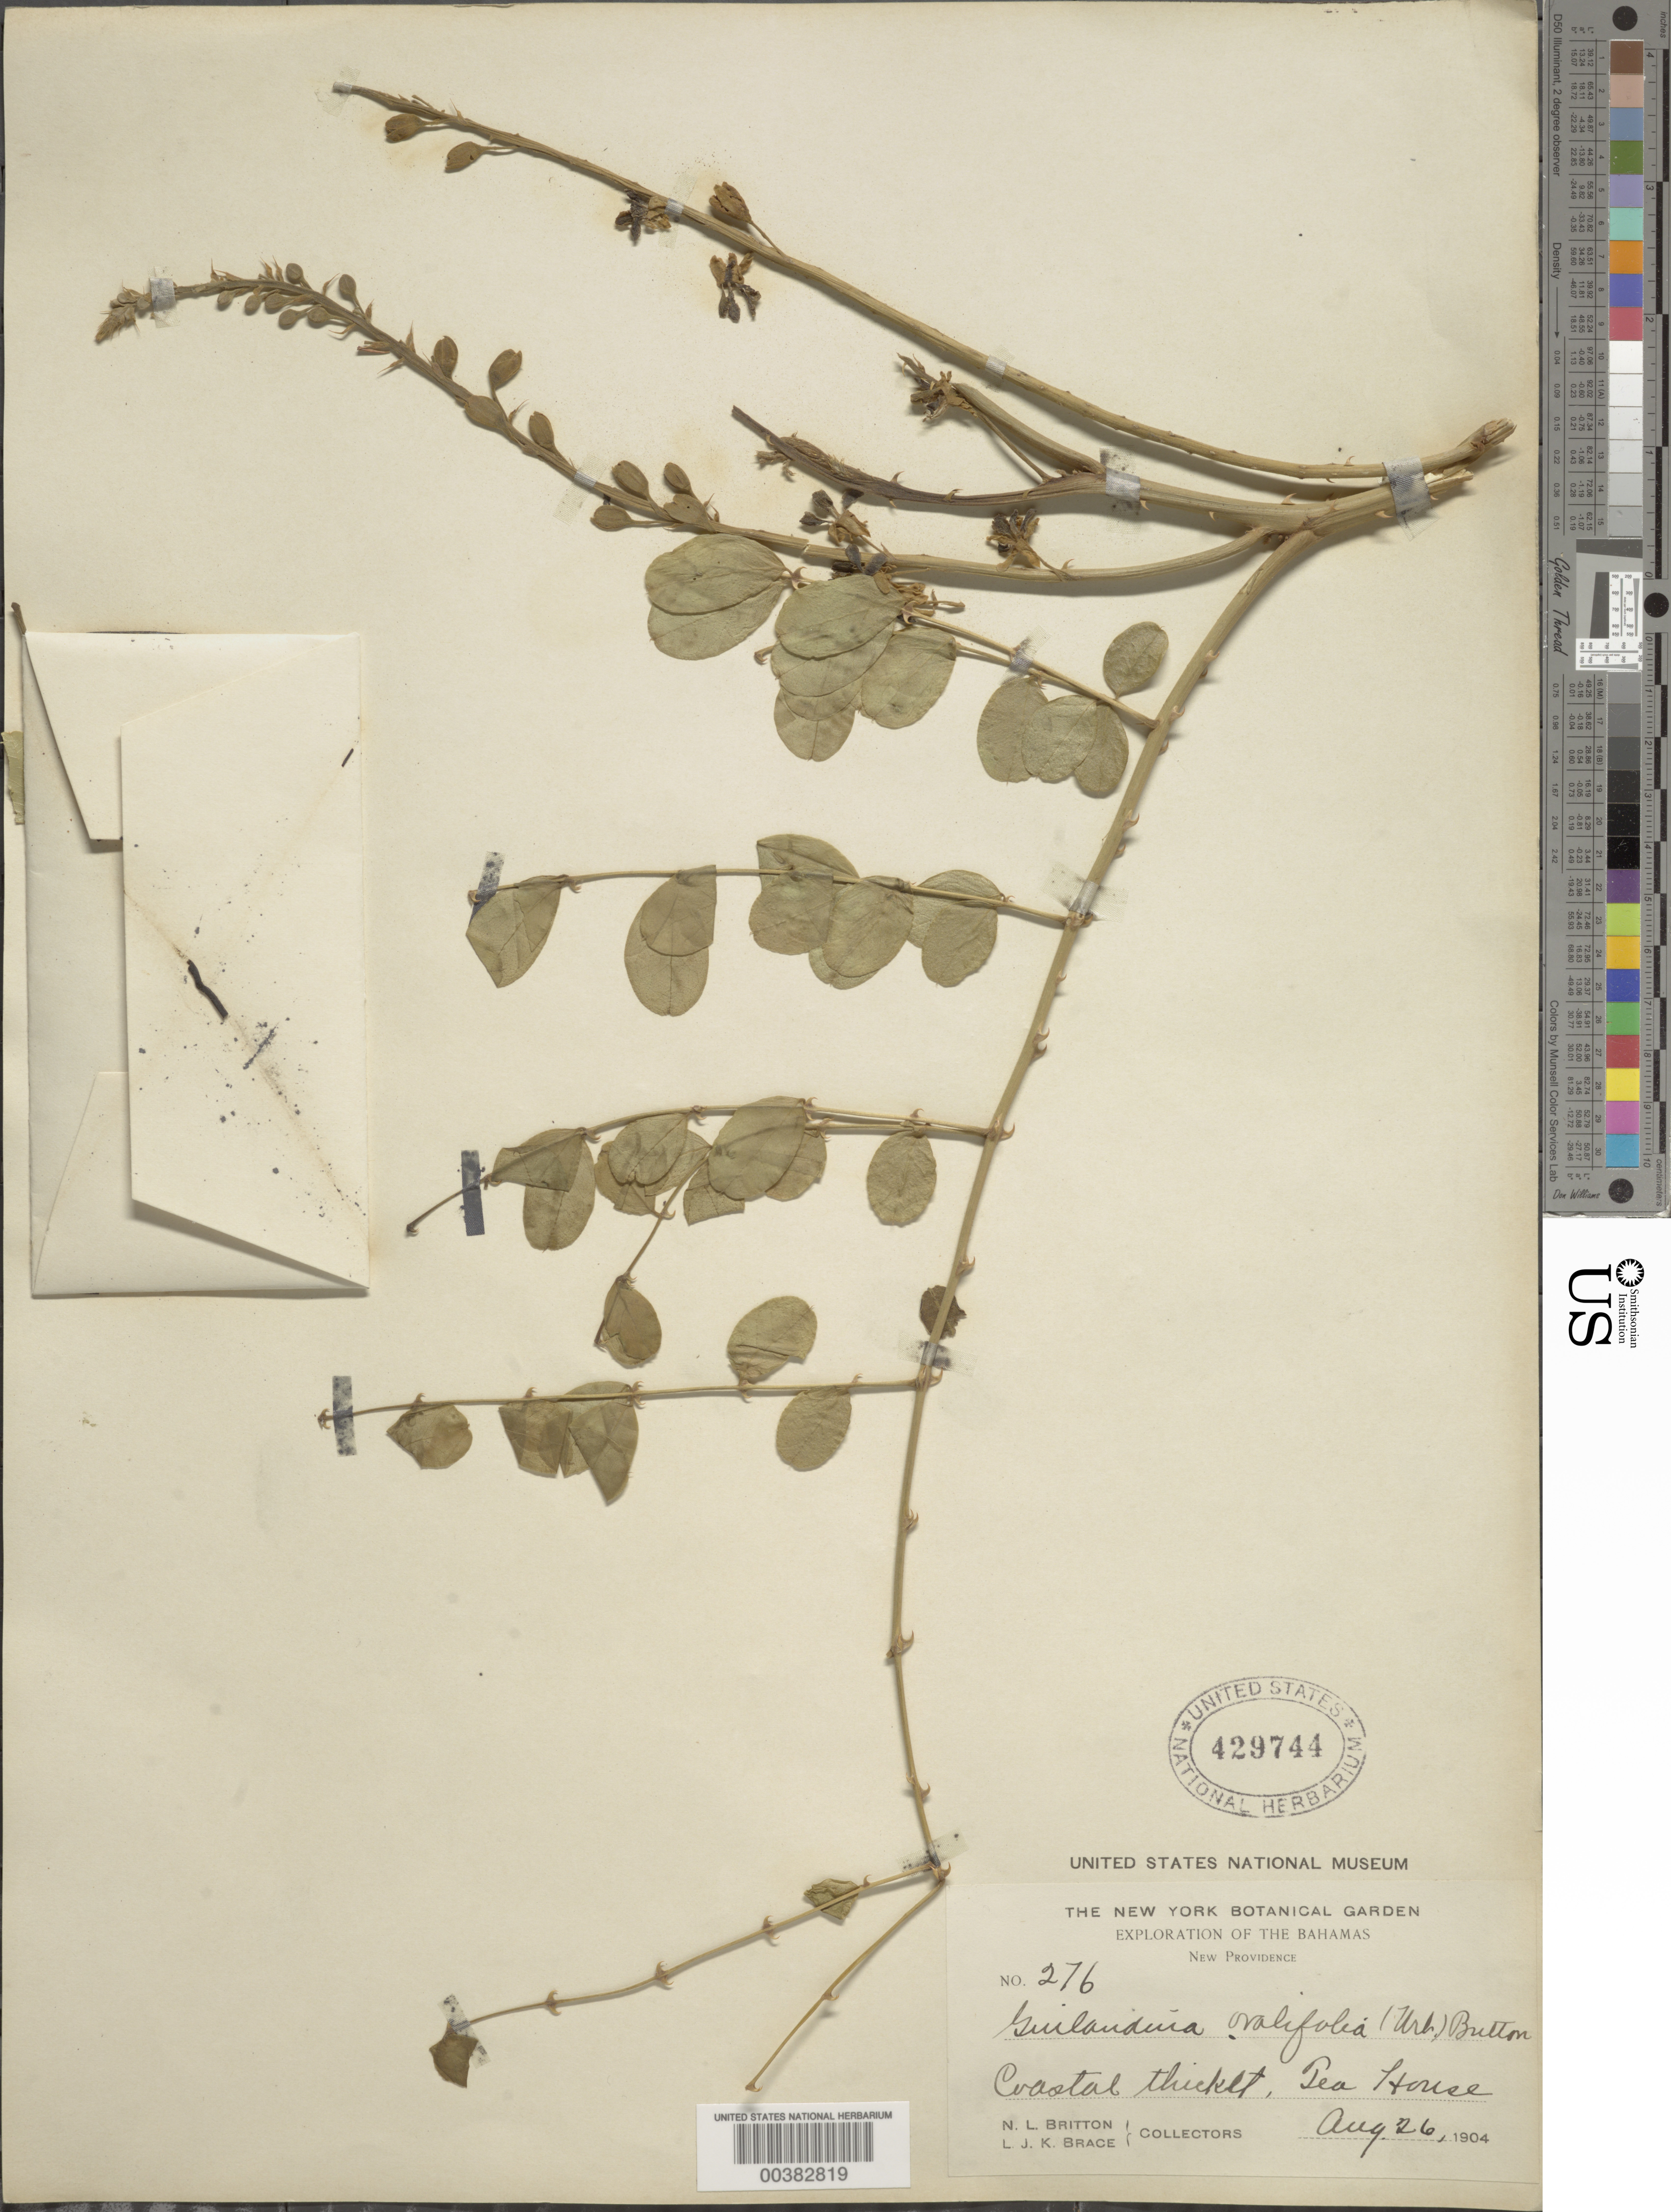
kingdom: Plantae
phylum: Tracheophyta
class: Magnoliopsida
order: Fabales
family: Fabaceae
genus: Guilandina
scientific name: Guilandina ciliata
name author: Bergius ex Wikstr.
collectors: N. Britton & L. J. K. Brace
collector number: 276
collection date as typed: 26 Aug 1904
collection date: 1904-08-26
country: Bahamas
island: New Providence Island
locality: Tea house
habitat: Coastal thicket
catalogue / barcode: US 429744